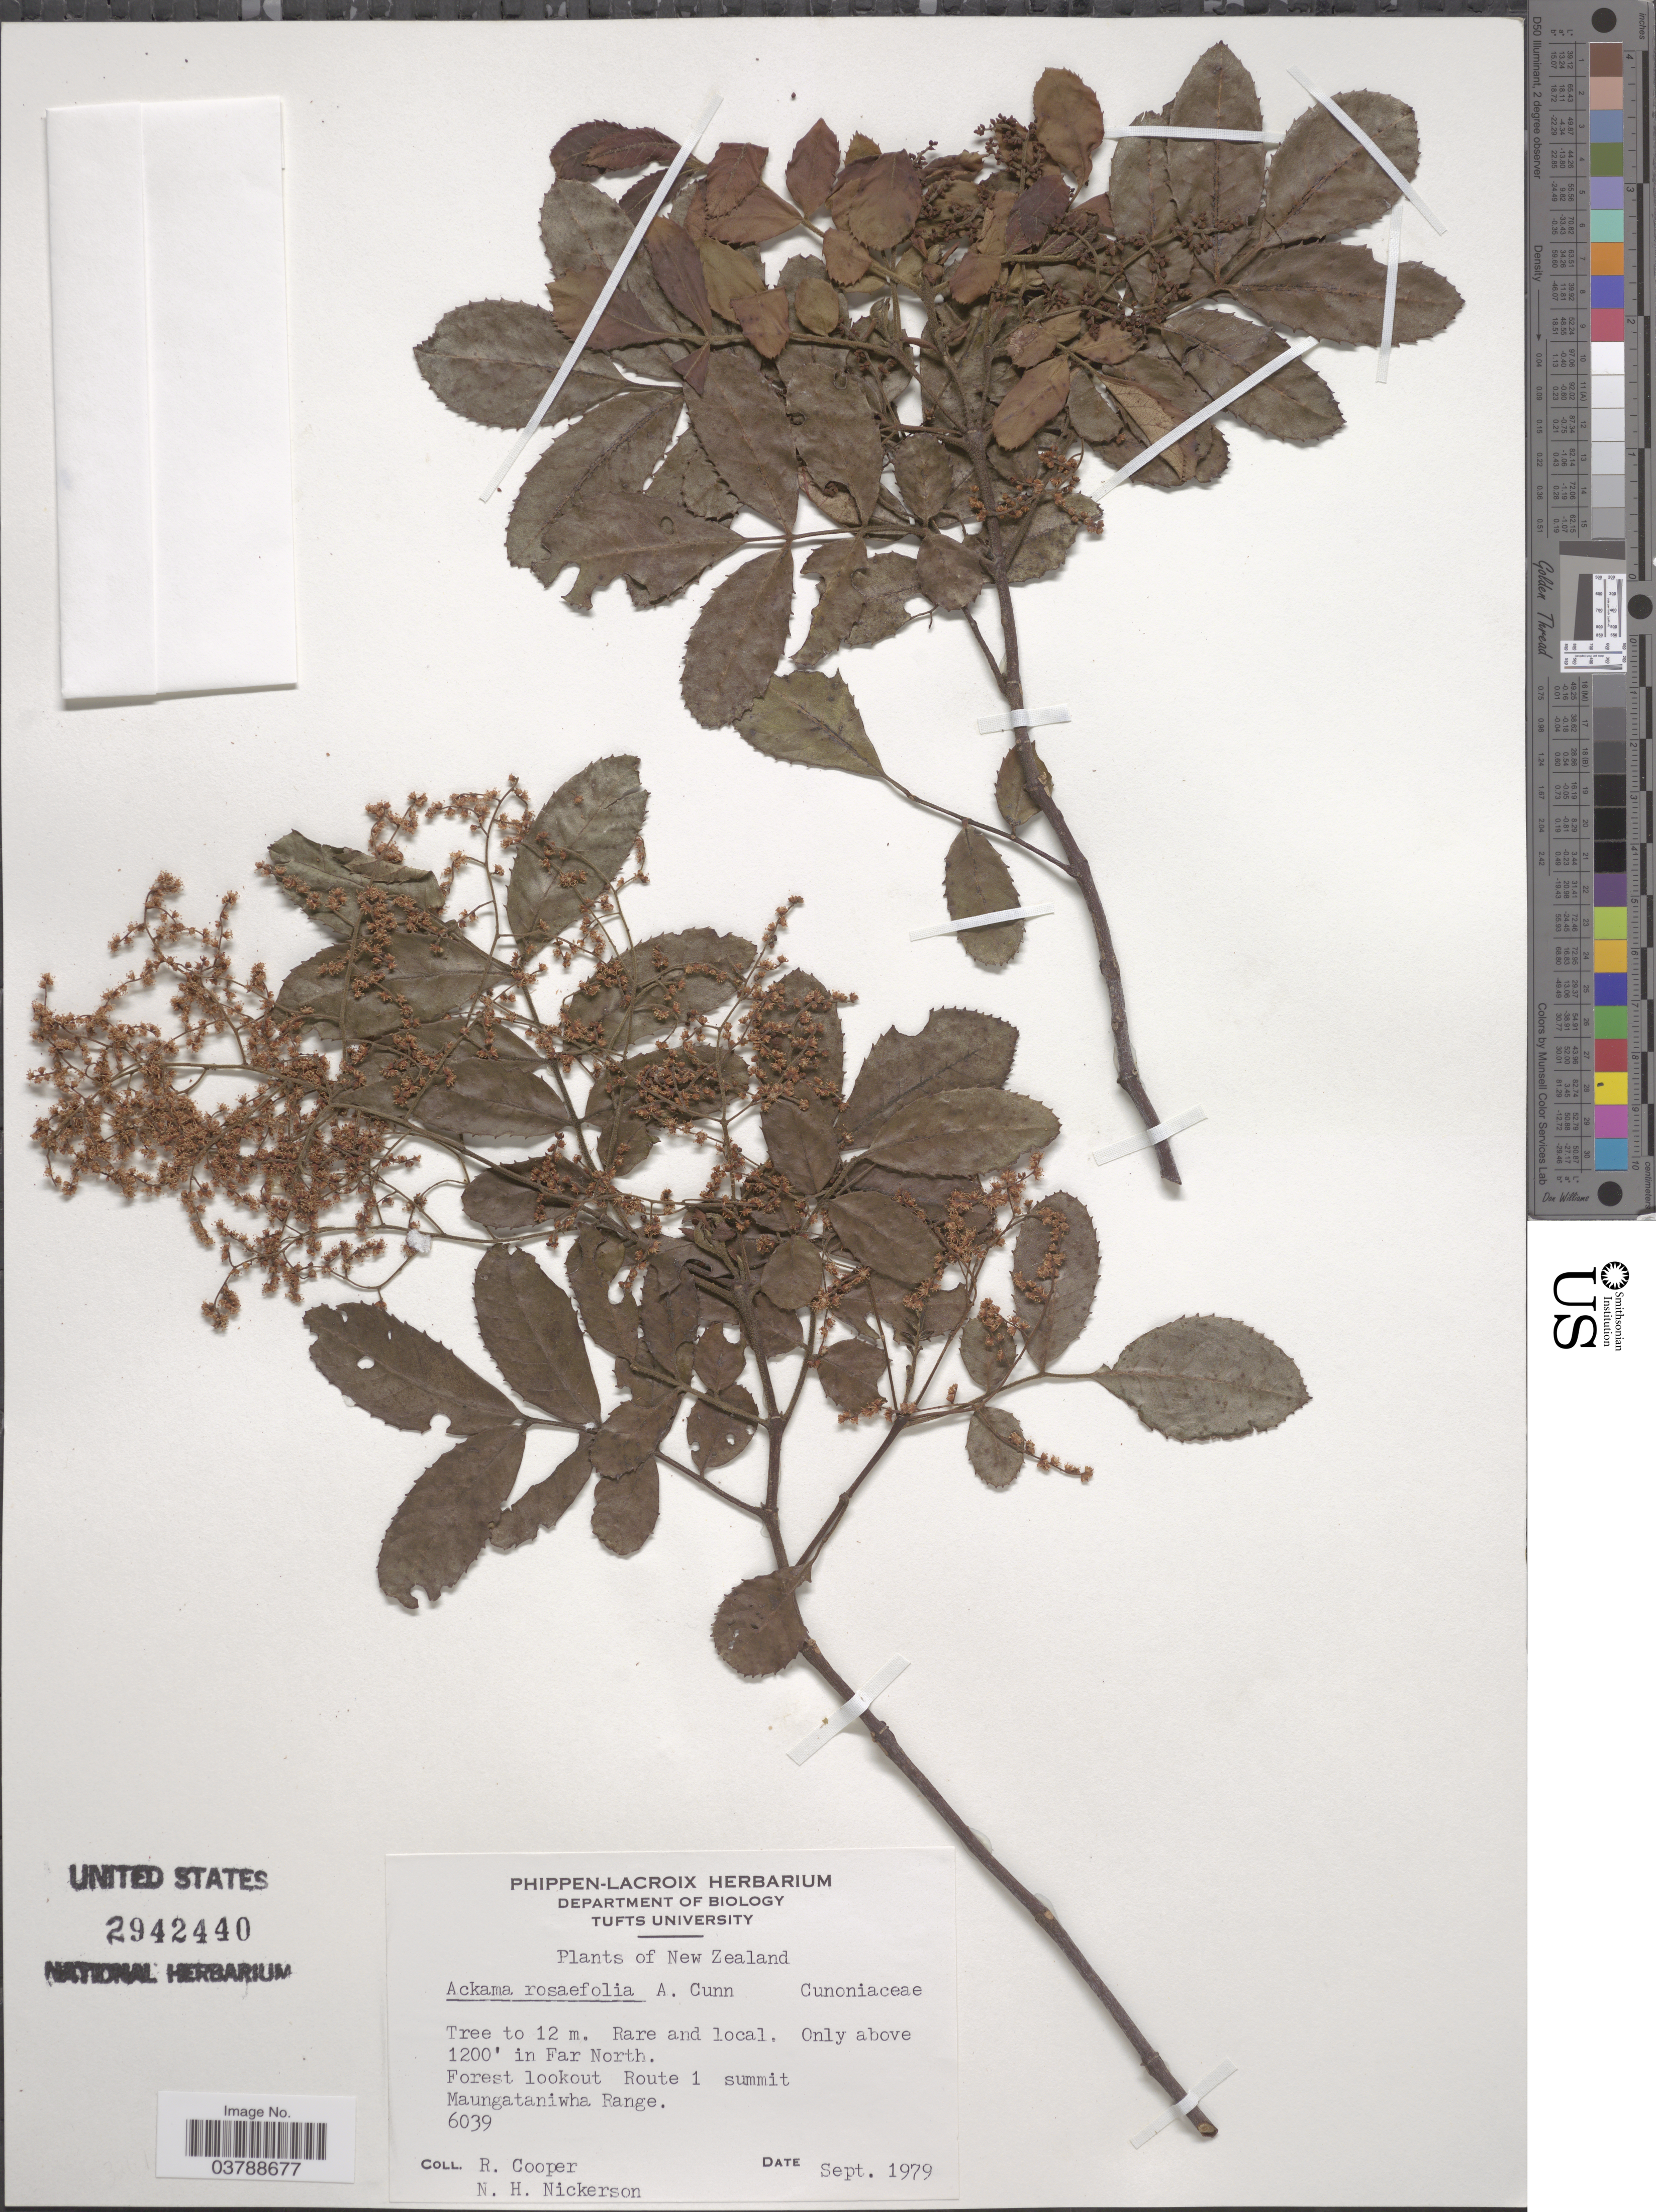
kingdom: Plantae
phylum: Tracheophyta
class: Magnoliopsida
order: Oxalidales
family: Cunoniaceae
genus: Caldcluvia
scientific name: Caldcluvia rosifolia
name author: (A. Cunn.) Hoogland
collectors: R. Cooper & N. Nickerson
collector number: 6039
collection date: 1979-09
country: New Zealand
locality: Far North. Forest lookout Route 1 summit Maungataniwha Range.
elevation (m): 366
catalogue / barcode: US 2942440